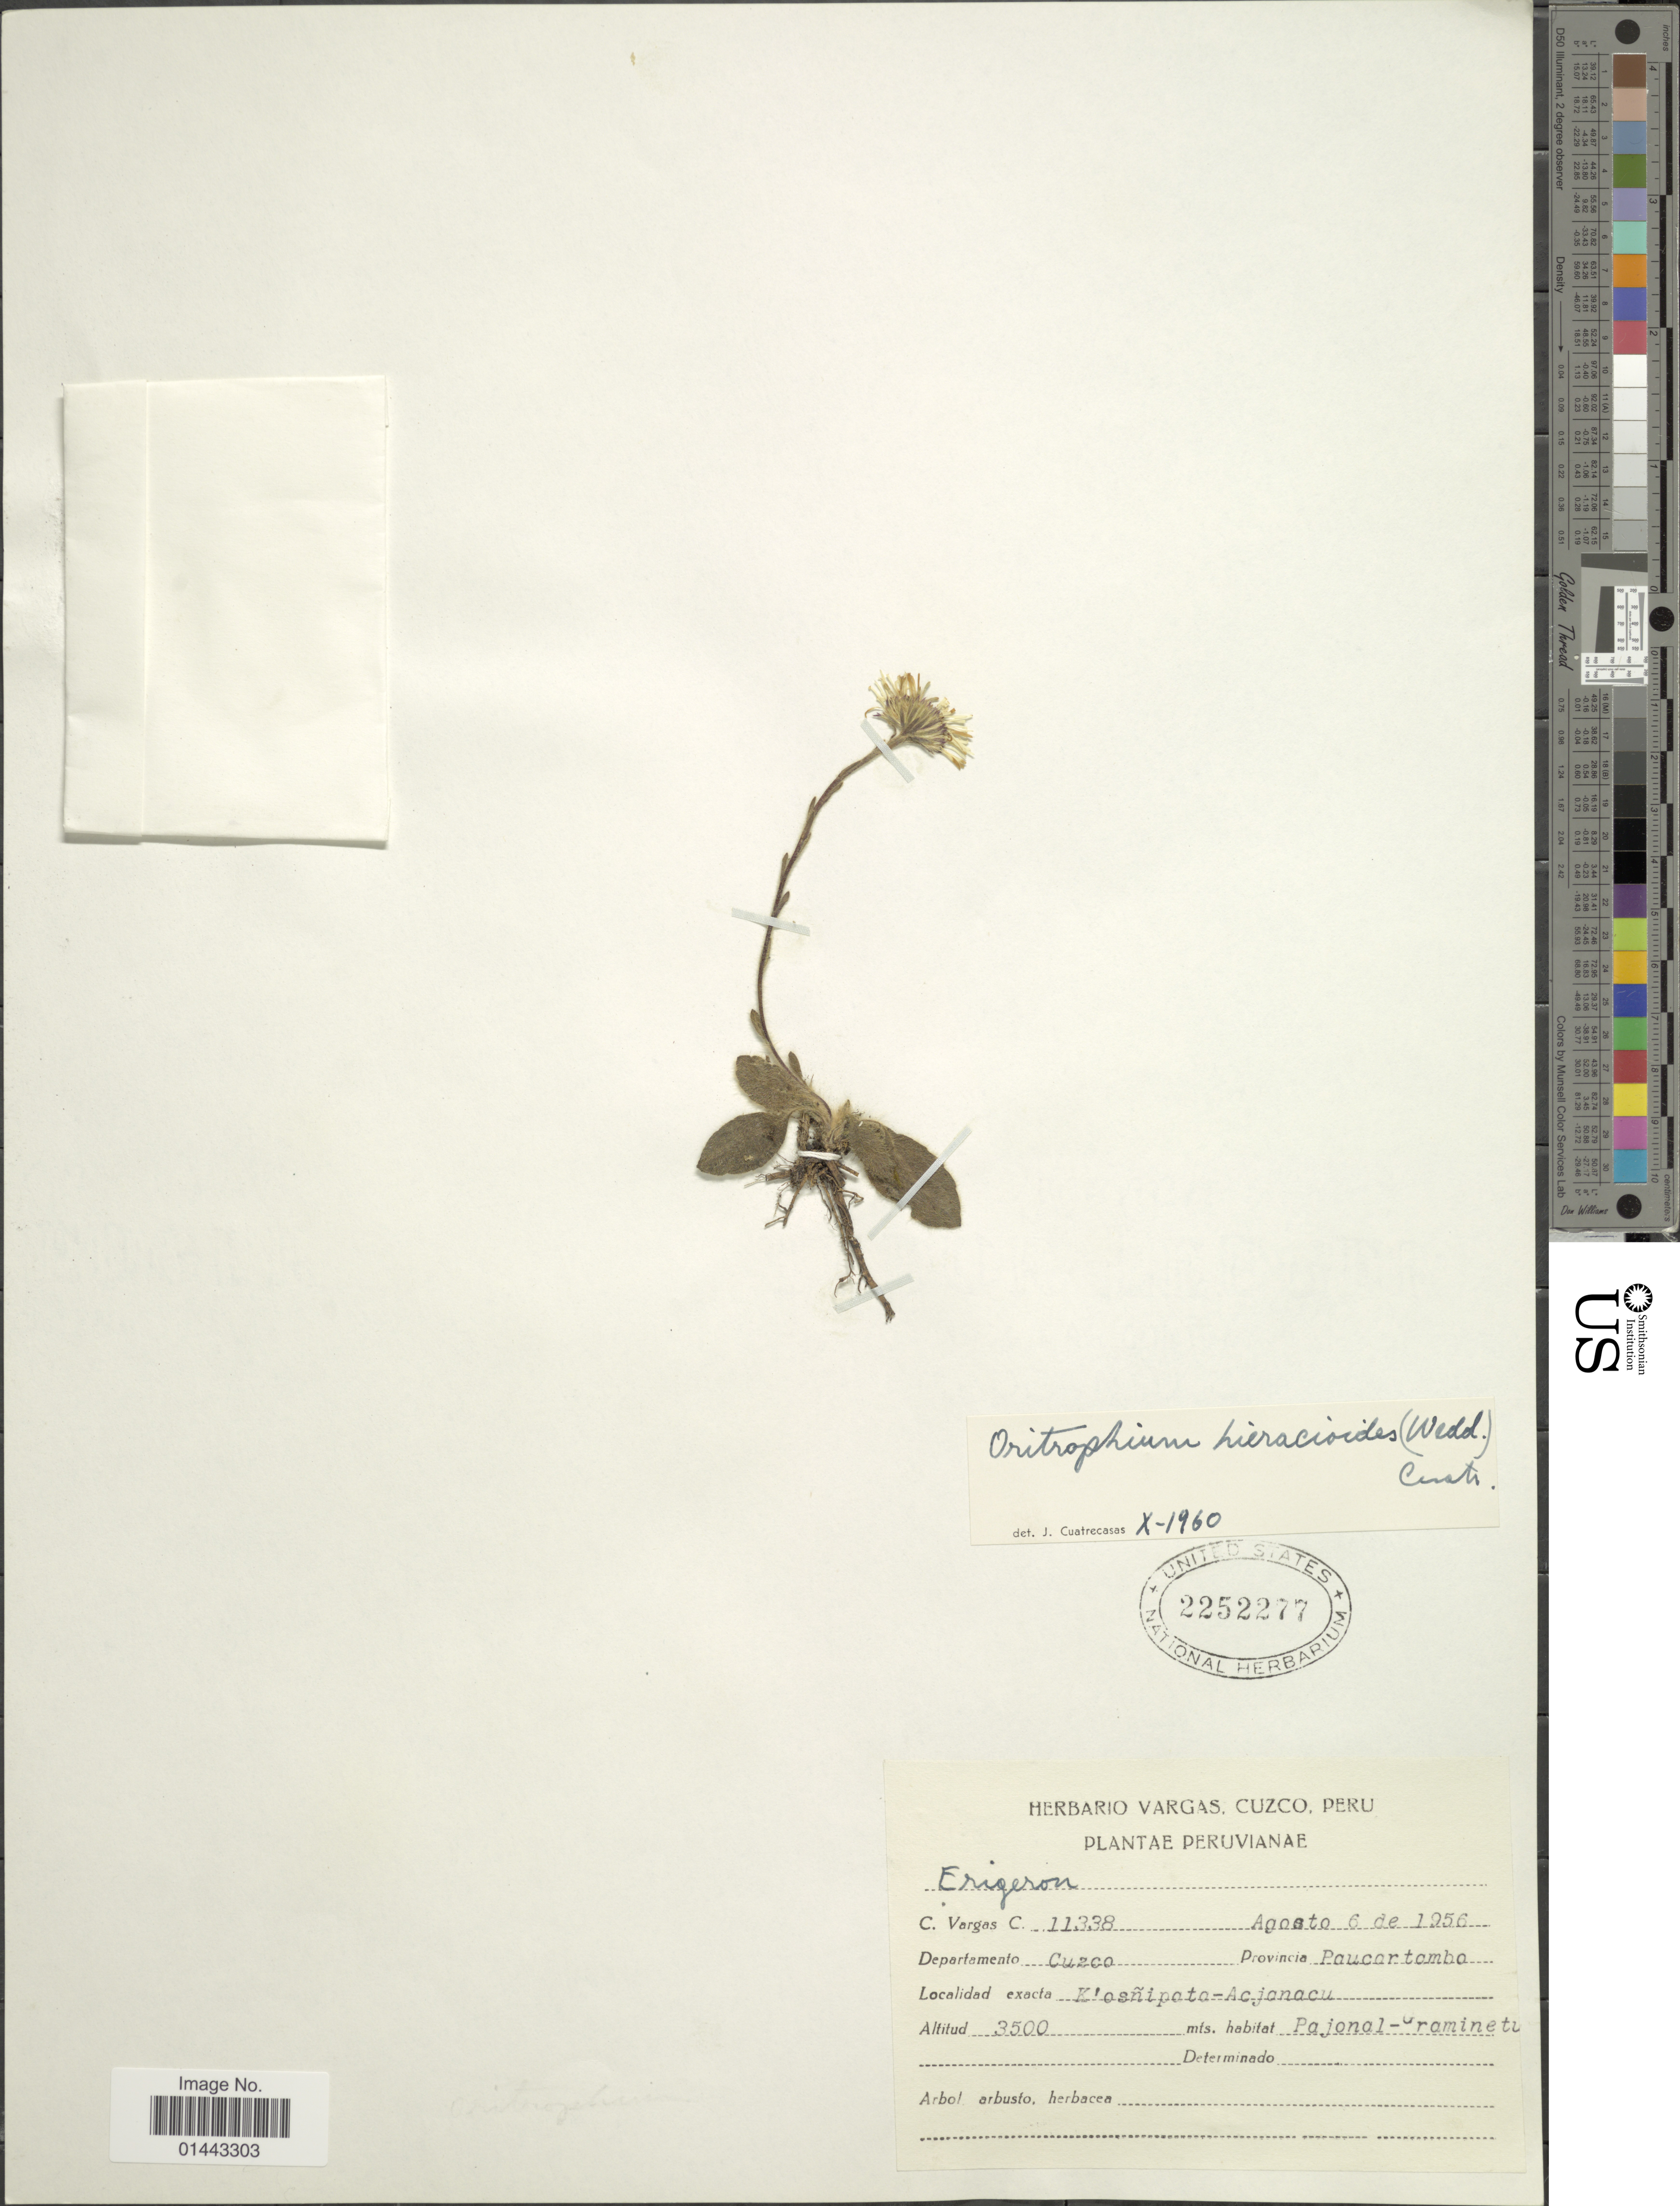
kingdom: Plantae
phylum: Tracheophyta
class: Magnoliopsida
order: Asterales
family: Asteraceae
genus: Oritrophium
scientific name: Oritrophium hieracioides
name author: (Wedd.) Cuatrec.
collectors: C. Vargas Calderón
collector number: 11338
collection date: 1956-08-06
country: Peru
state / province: Cusco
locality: Provincia Paucartombo, K'osñipota-Acjonacu.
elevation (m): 3500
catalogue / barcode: US 2252277